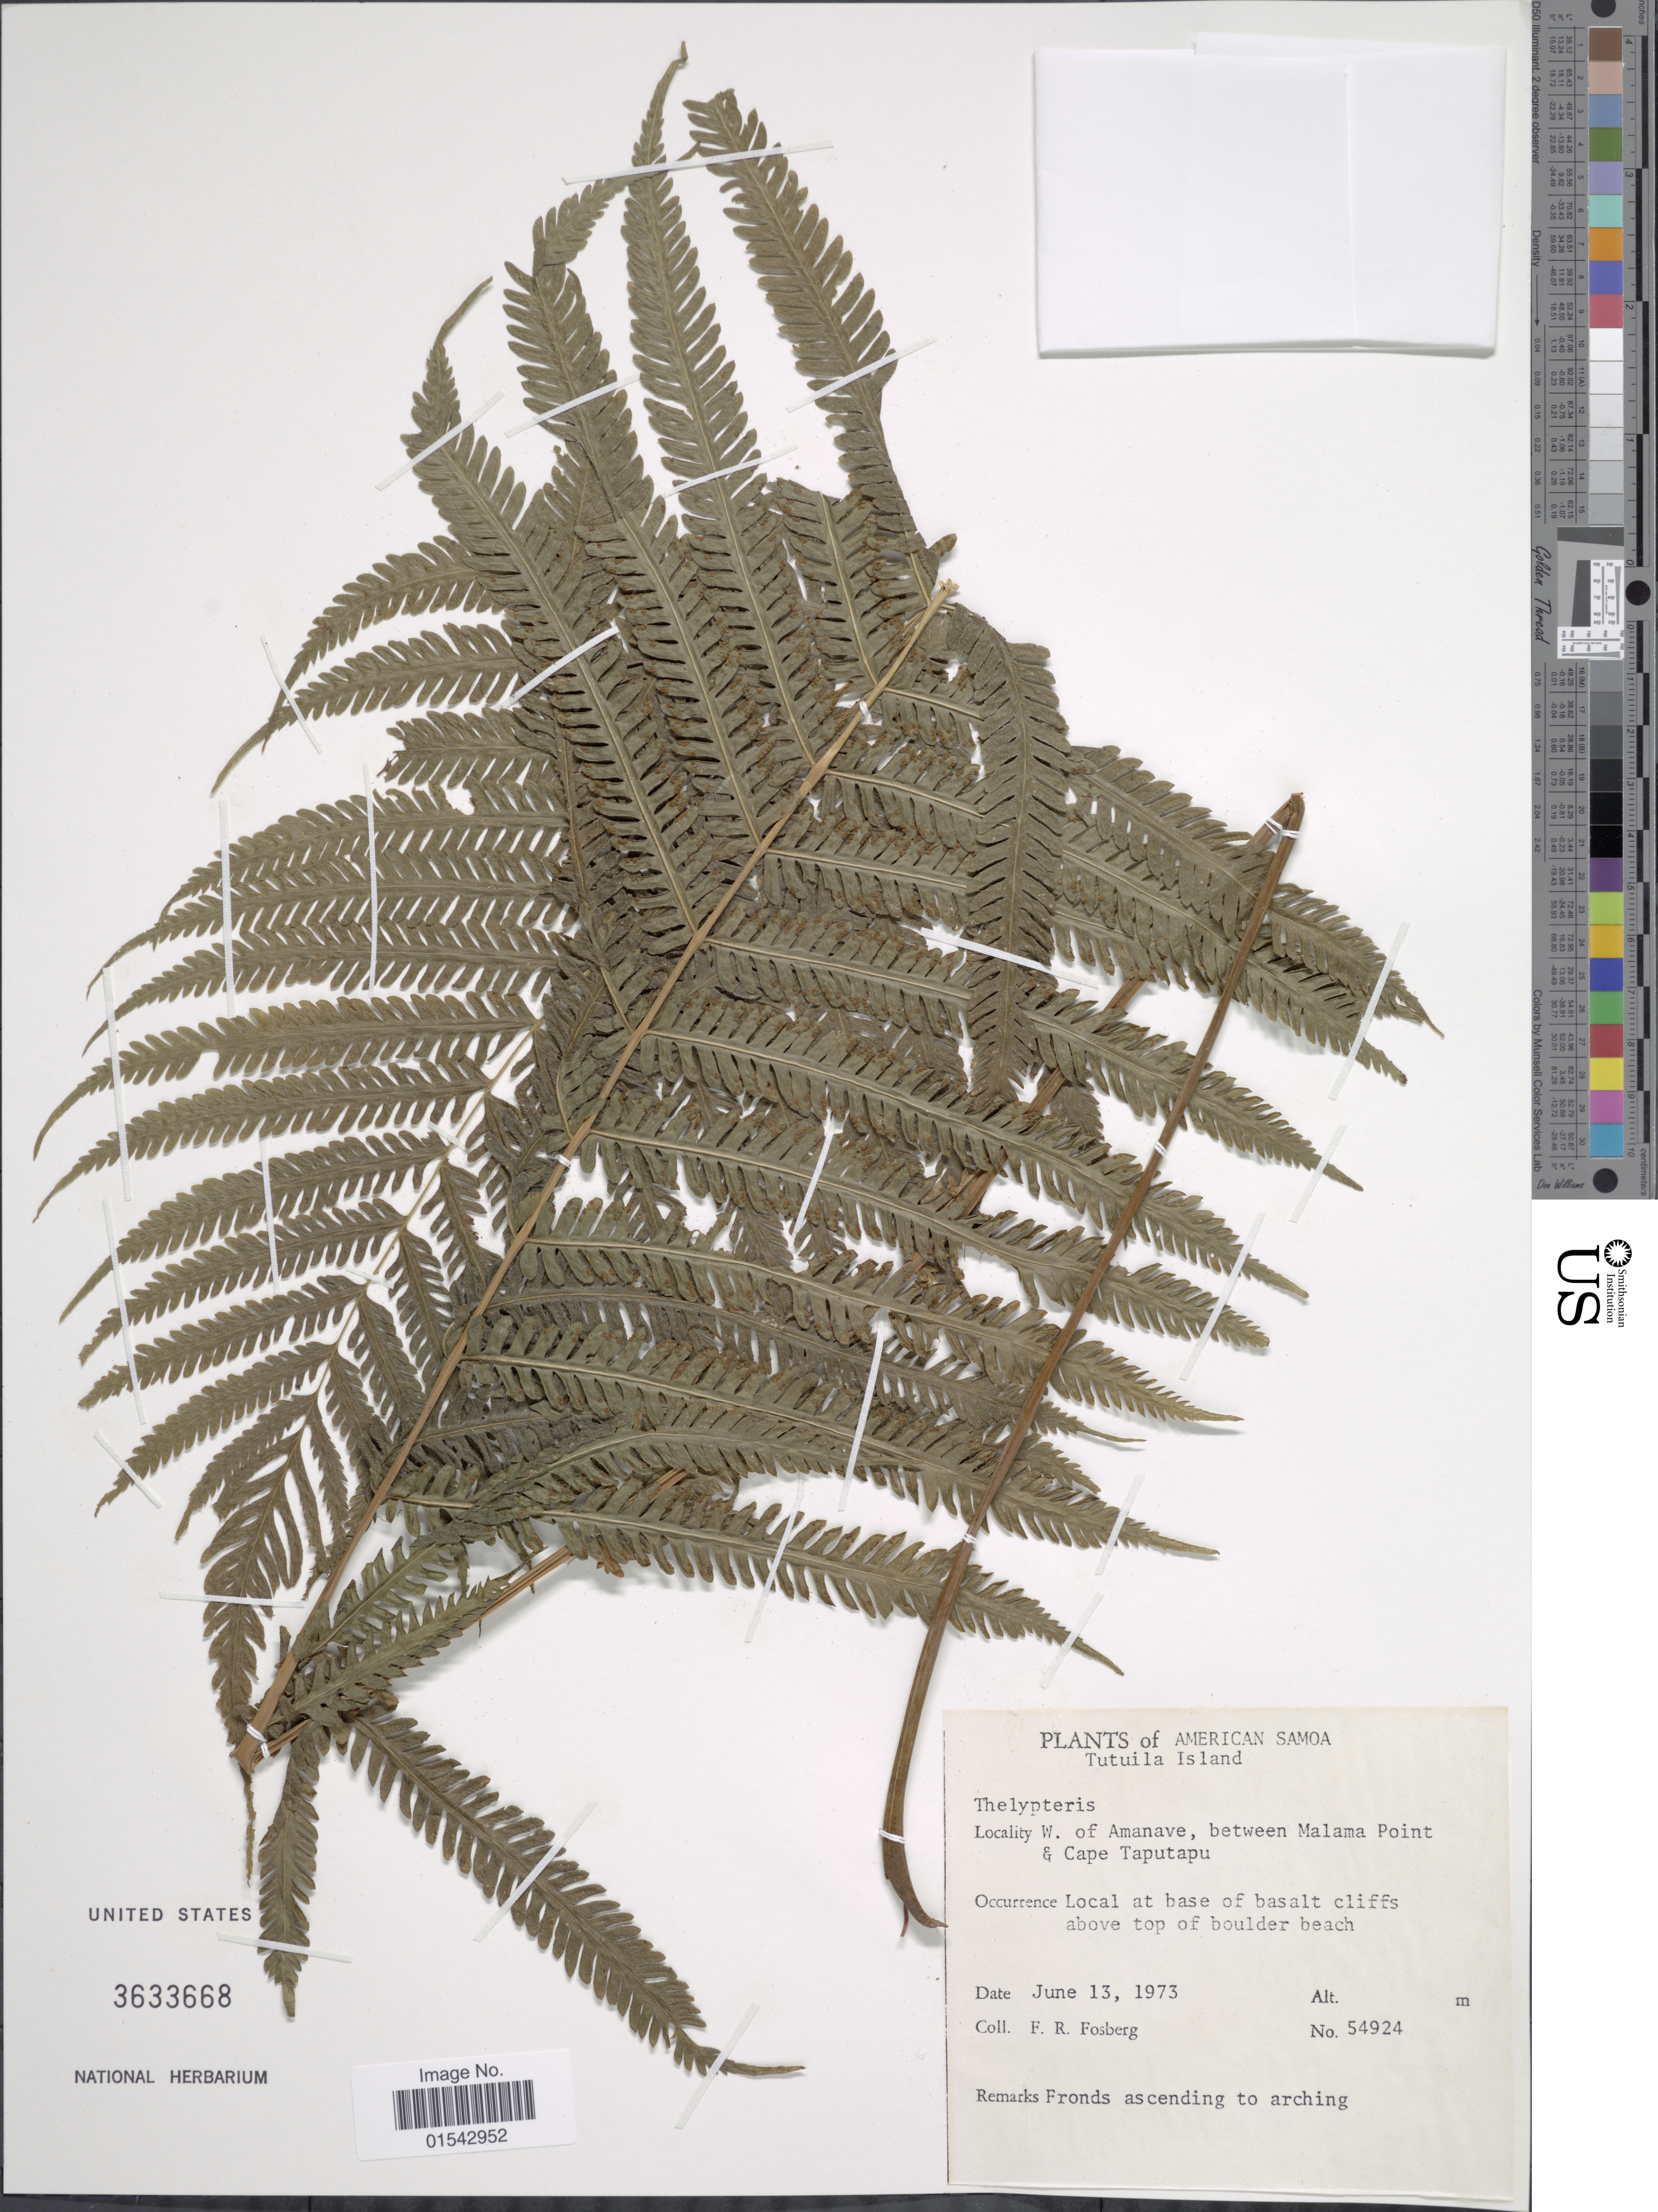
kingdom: Plantae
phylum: Tracheophyta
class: Polypodiopsida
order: Polypodiales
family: Thelypteridaceae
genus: Cyclosorus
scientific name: Cyclosorus sp.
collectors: F. R. Fosberg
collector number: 54924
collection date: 1973-06-13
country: American Samoa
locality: American Samoa, Tutuila Island, W. of Amanave, between Malama Point & Cape Taputapu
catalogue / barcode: US 3633668